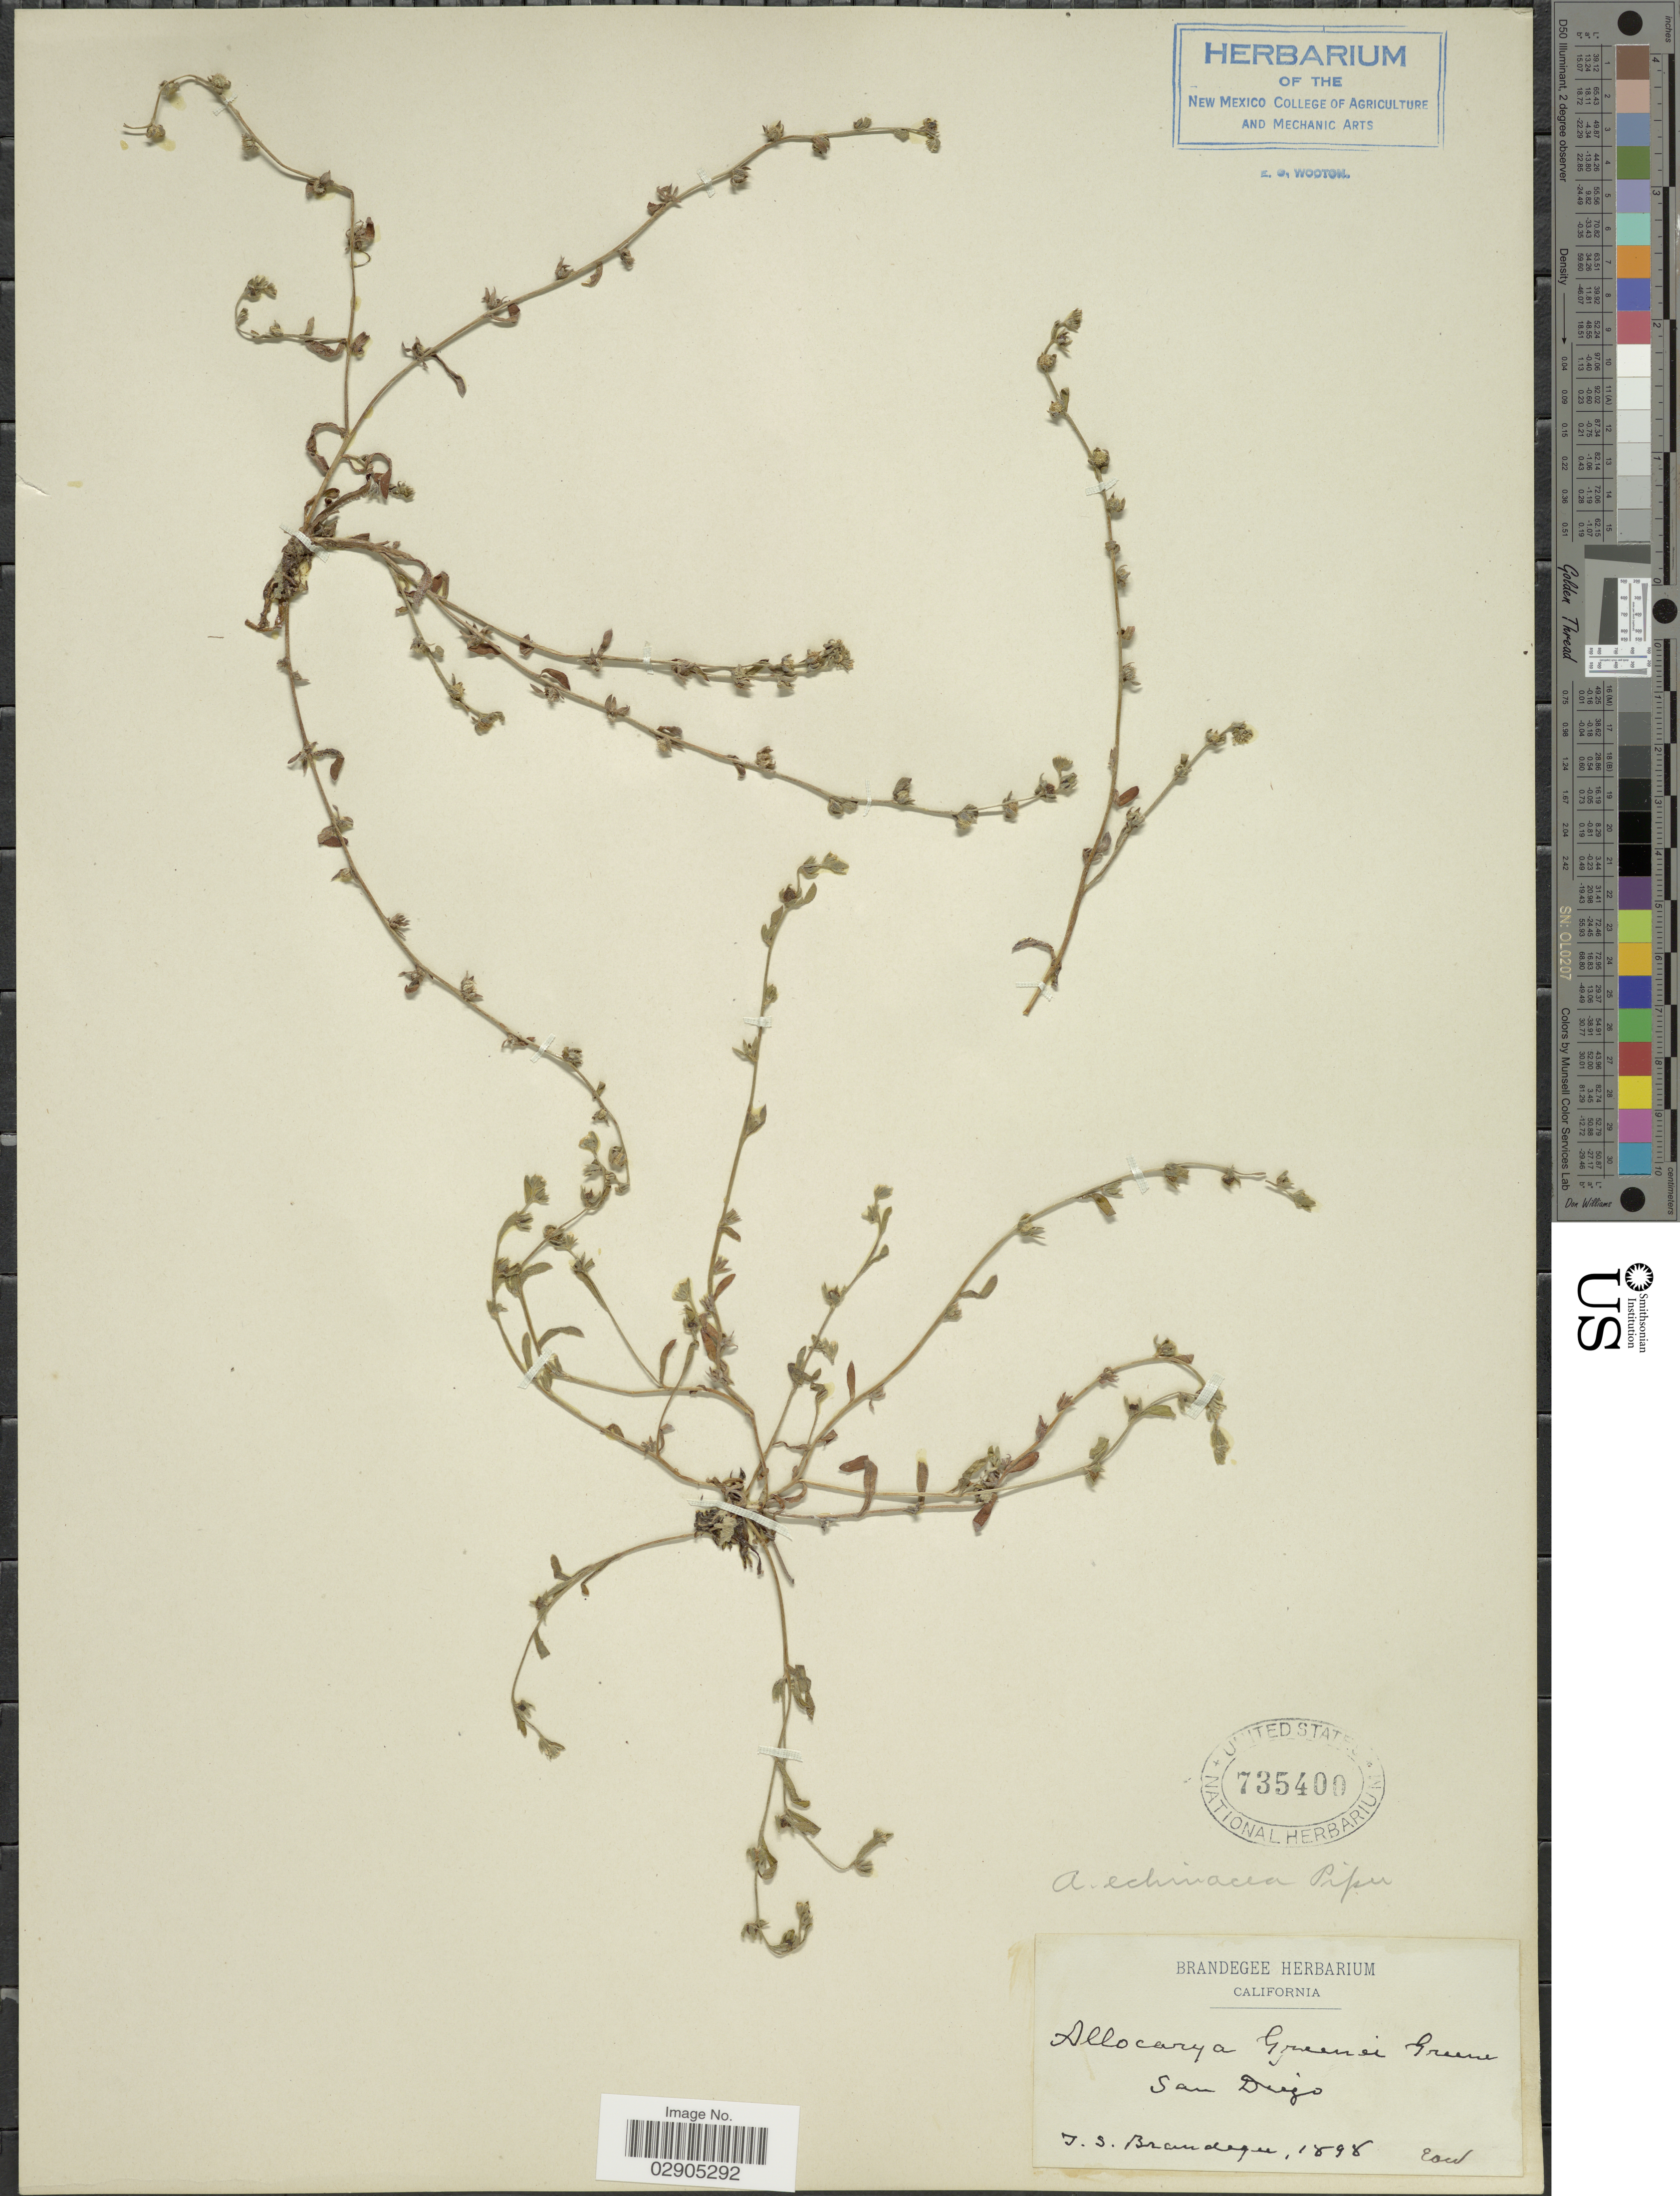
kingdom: Plantae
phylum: Tracheophyta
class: Magnoliopsida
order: Boraginales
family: Boraginaceae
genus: Allocarya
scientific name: Allocarya echinacea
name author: Piper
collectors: T. S. Brandegee (herbarium)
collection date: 1898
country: United States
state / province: California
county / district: San Diego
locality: San Diego.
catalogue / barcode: US 735400